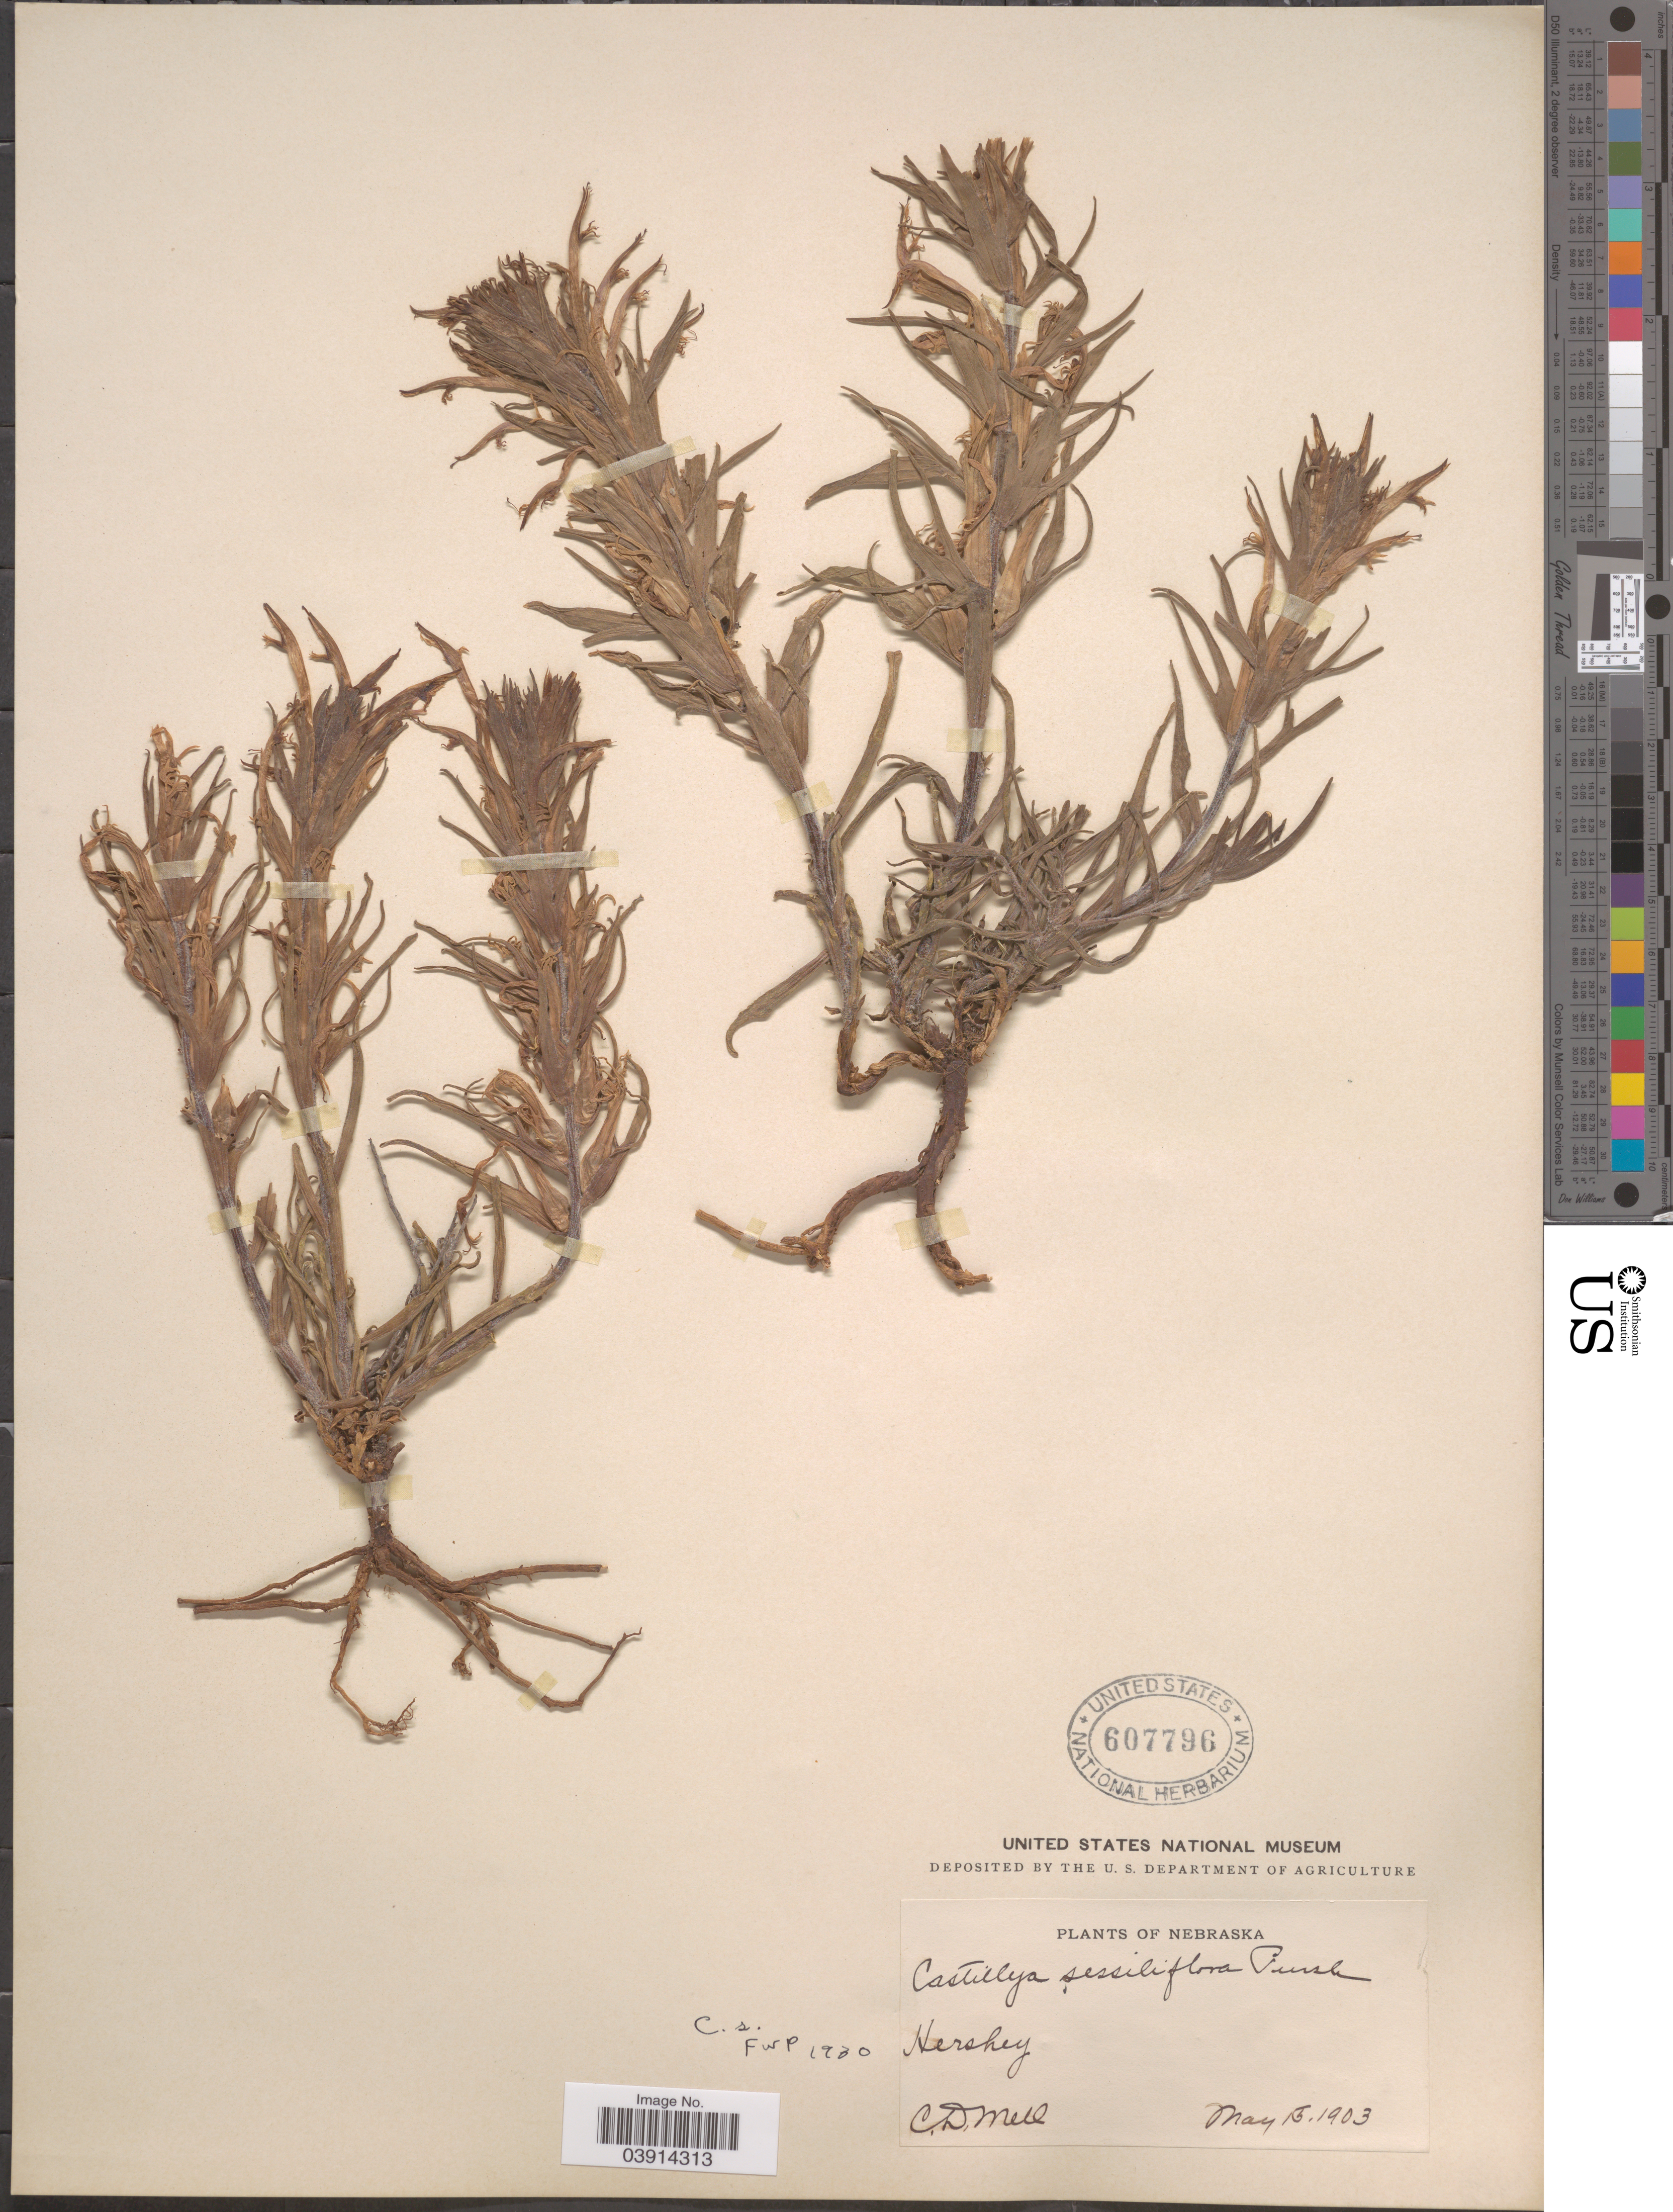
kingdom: Plantae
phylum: Tracheophyta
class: Magnoliopsida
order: Lamiales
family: Orobanchaceae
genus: Castilleja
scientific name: Castilleja sessiliflora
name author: Pursh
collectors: C. D. Mell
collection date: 1903-05-15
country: United States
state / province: Nebraska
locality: Hershey.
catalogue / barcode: US 607796